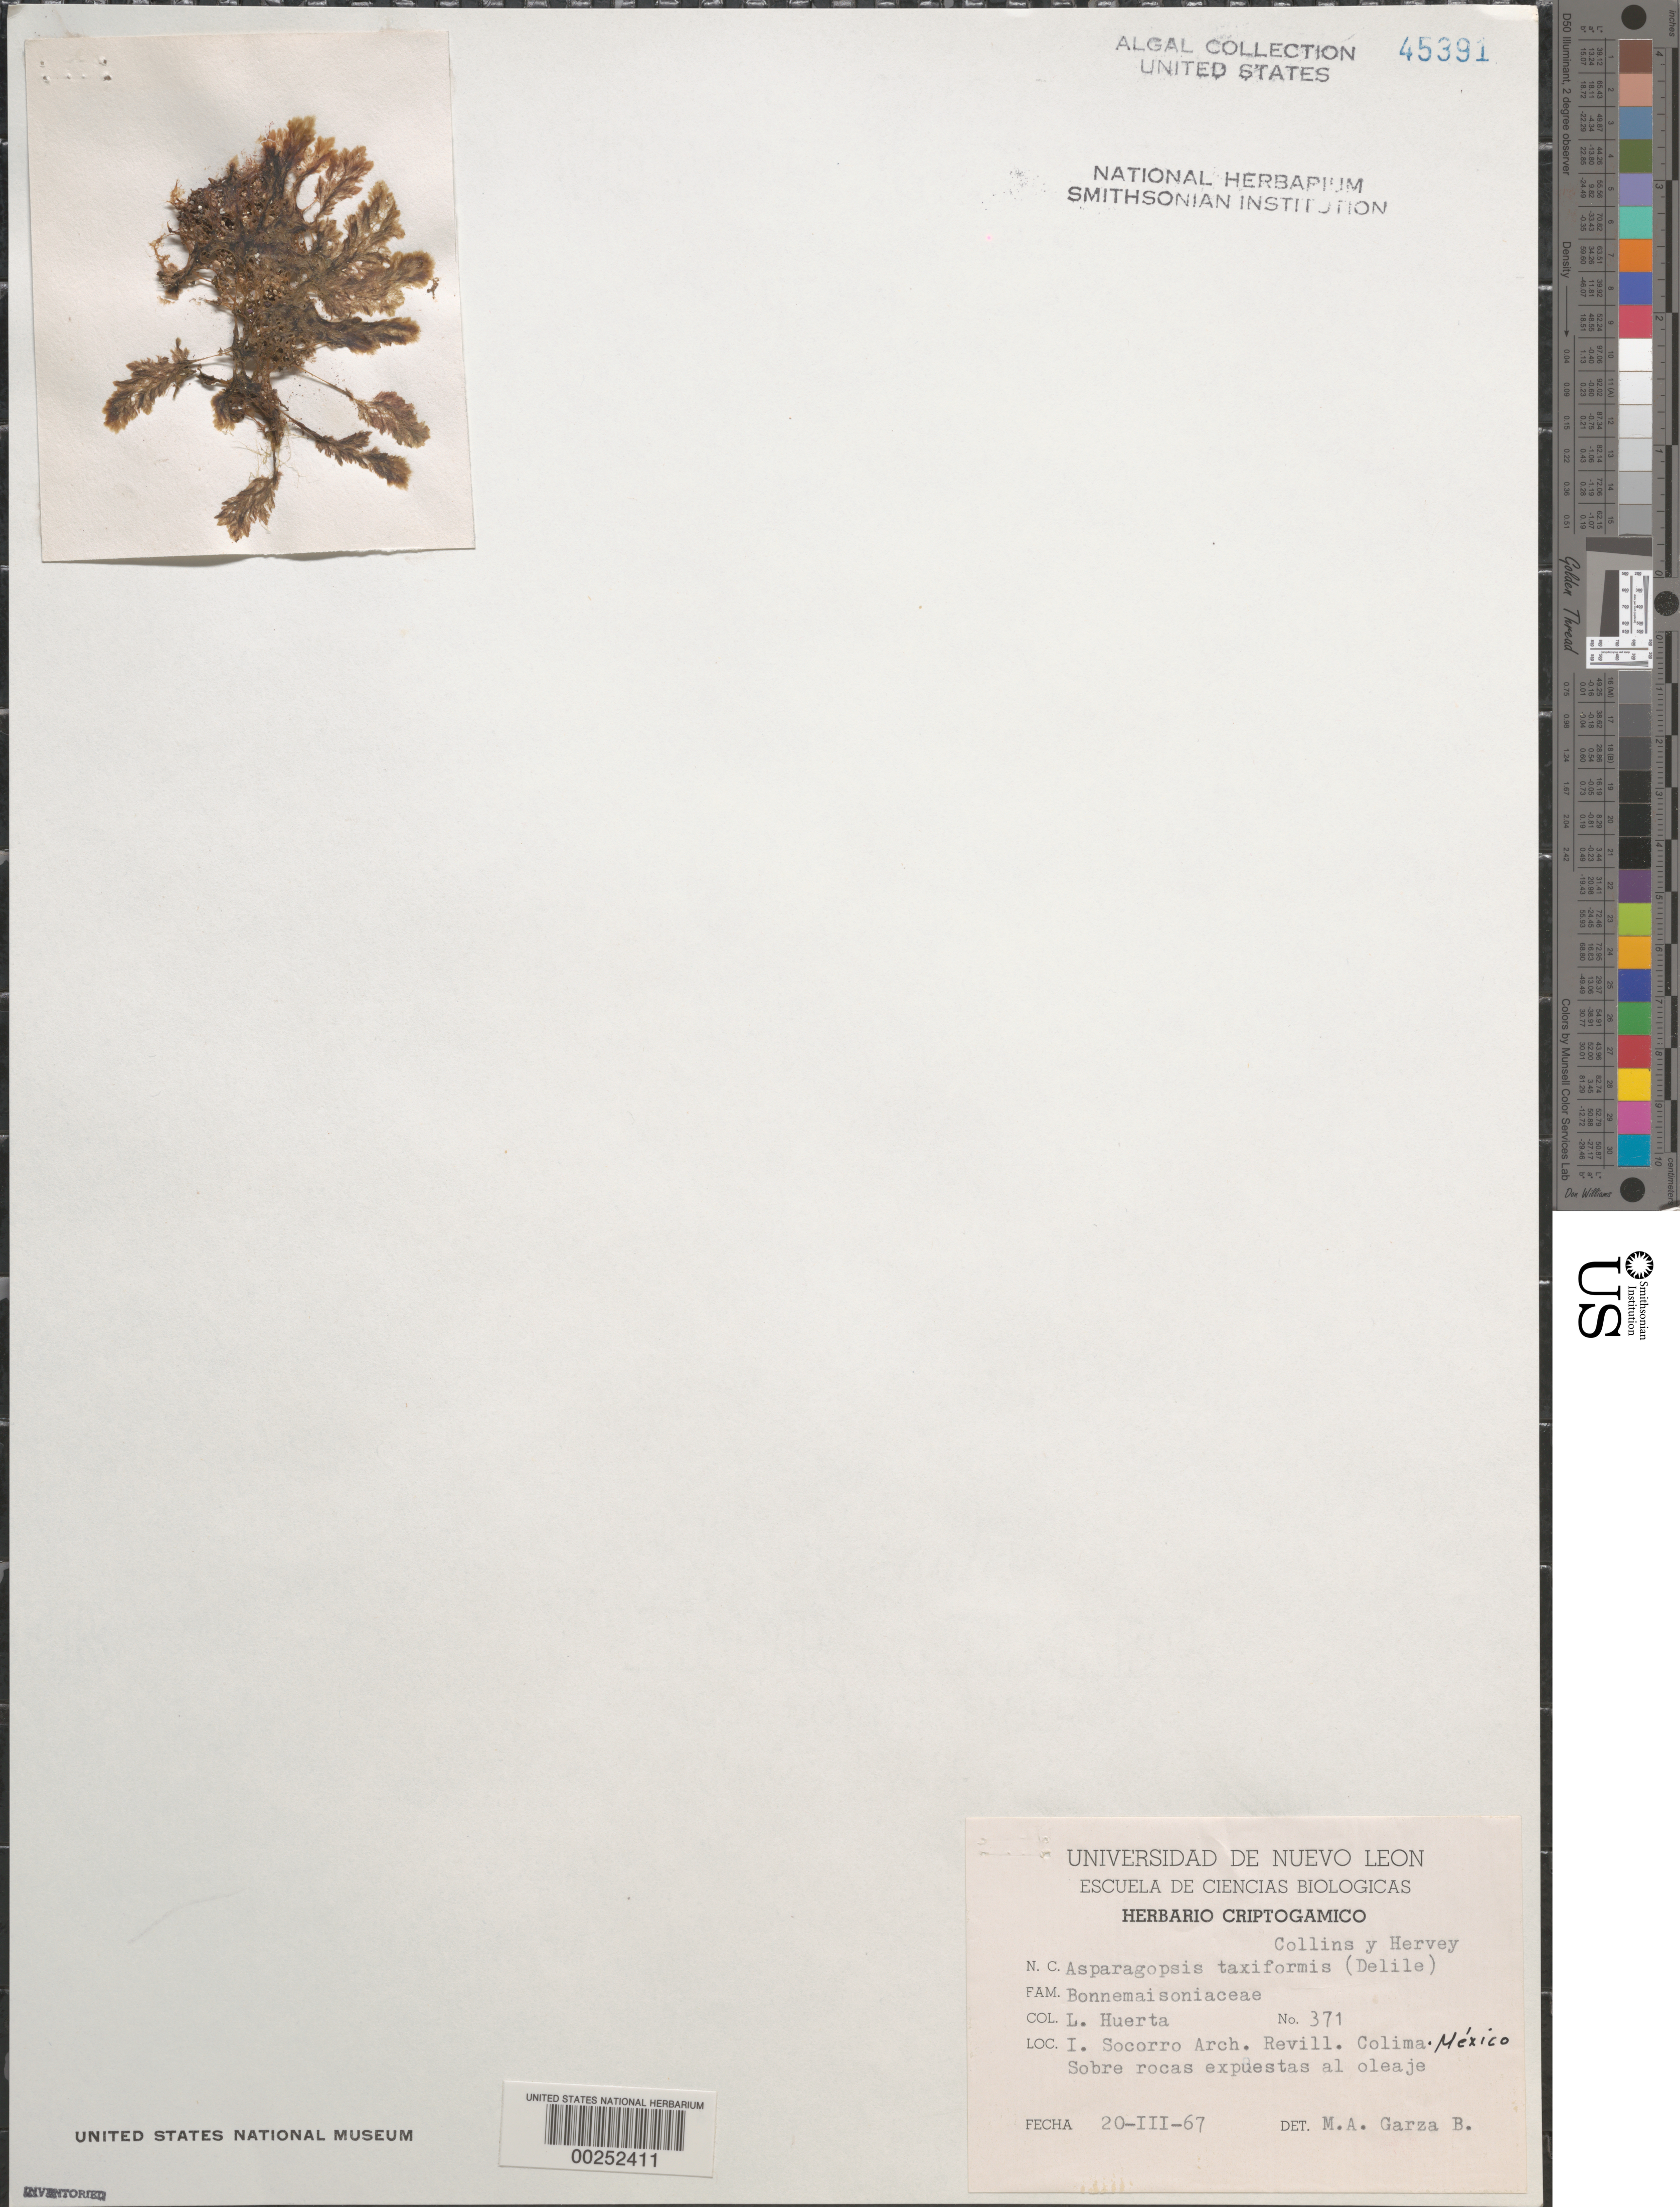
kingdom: Plantae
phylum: Rhodophyta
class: Florideophyceae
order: Bonnemaisoniales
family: Bonnemaisoniaceae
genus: Asparagopsis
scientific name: Asparagopsis taxiformis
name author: (Delile) Trevis.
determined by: Garza Barrientos, M. A.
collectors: L. Huerta M.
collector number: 371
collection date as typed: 20 Mar 1967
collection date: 1967-03-20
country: Mexico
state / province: Colima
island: Isla Socorro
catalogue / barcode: US 45391